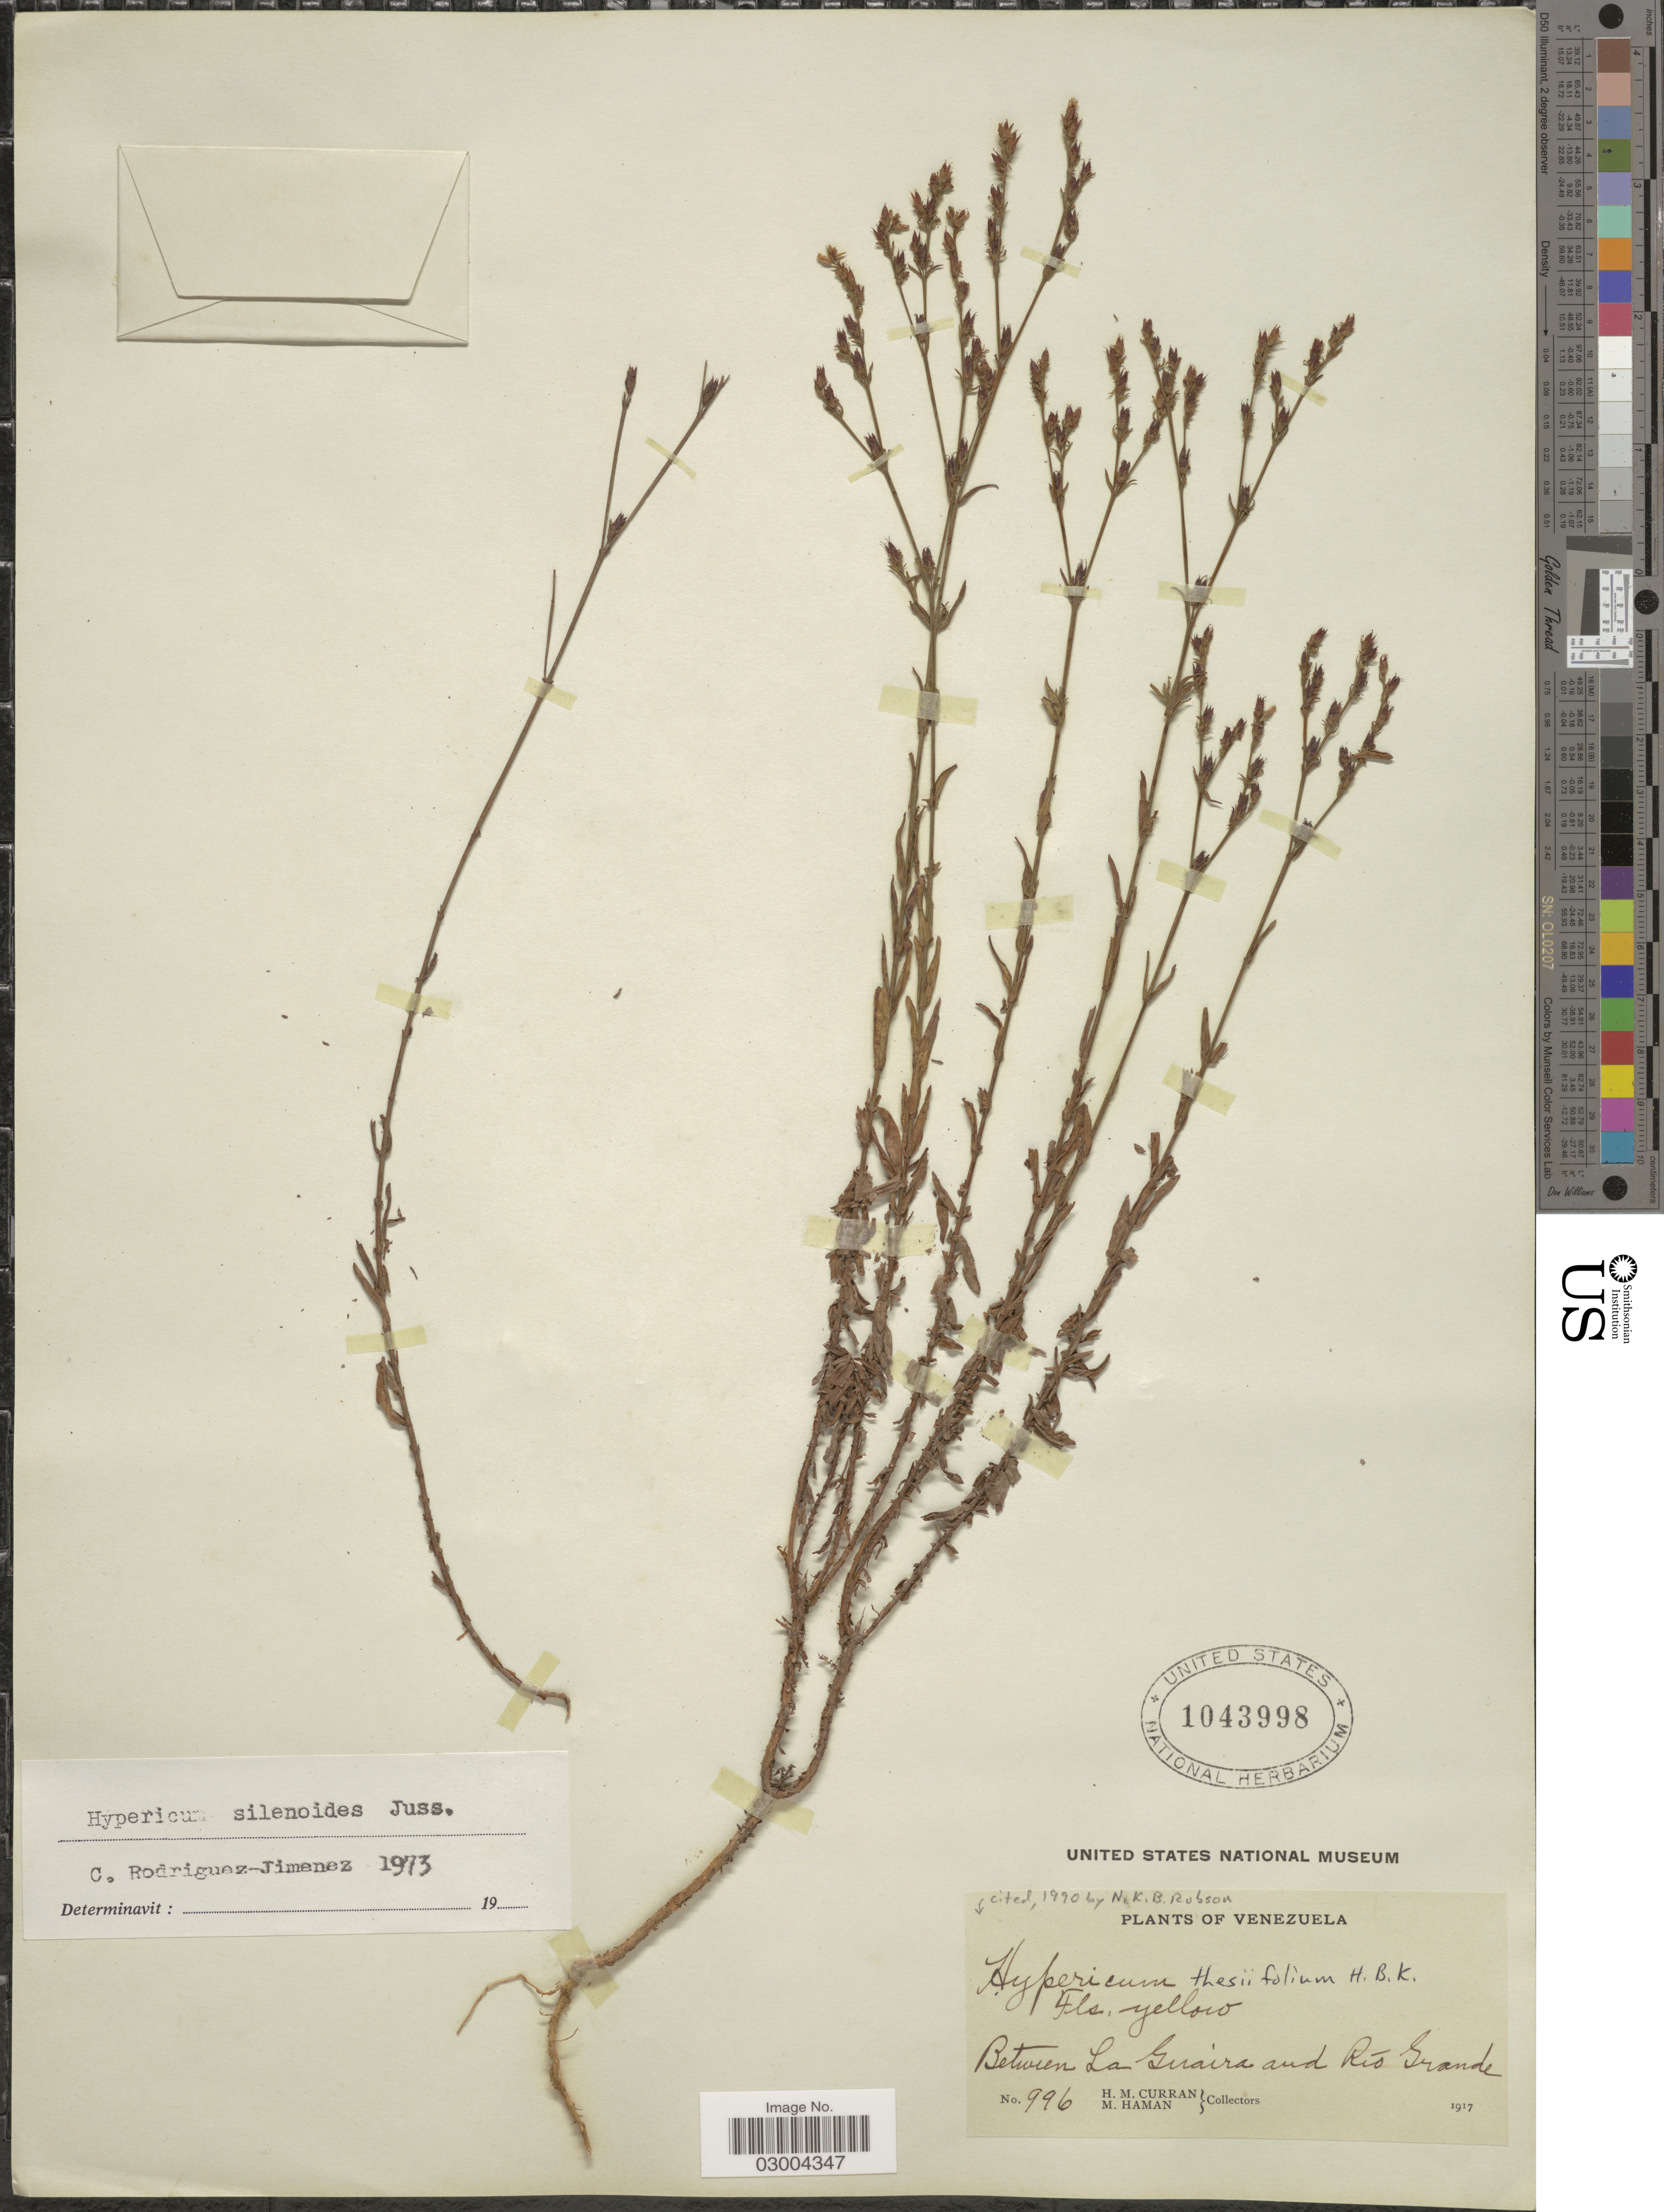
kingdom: Plantae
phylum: Tracheophyta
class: Magnoliopsida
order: Malpighiales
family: Hypericaceae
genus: Hypericum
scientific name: Hypericum thesiifolium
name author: Kunth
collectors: H. M. Curran & M. Haman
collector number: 996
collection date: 1917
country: Venezuela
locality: Between La Guaira and Río Grande.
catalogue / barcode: US 1043998